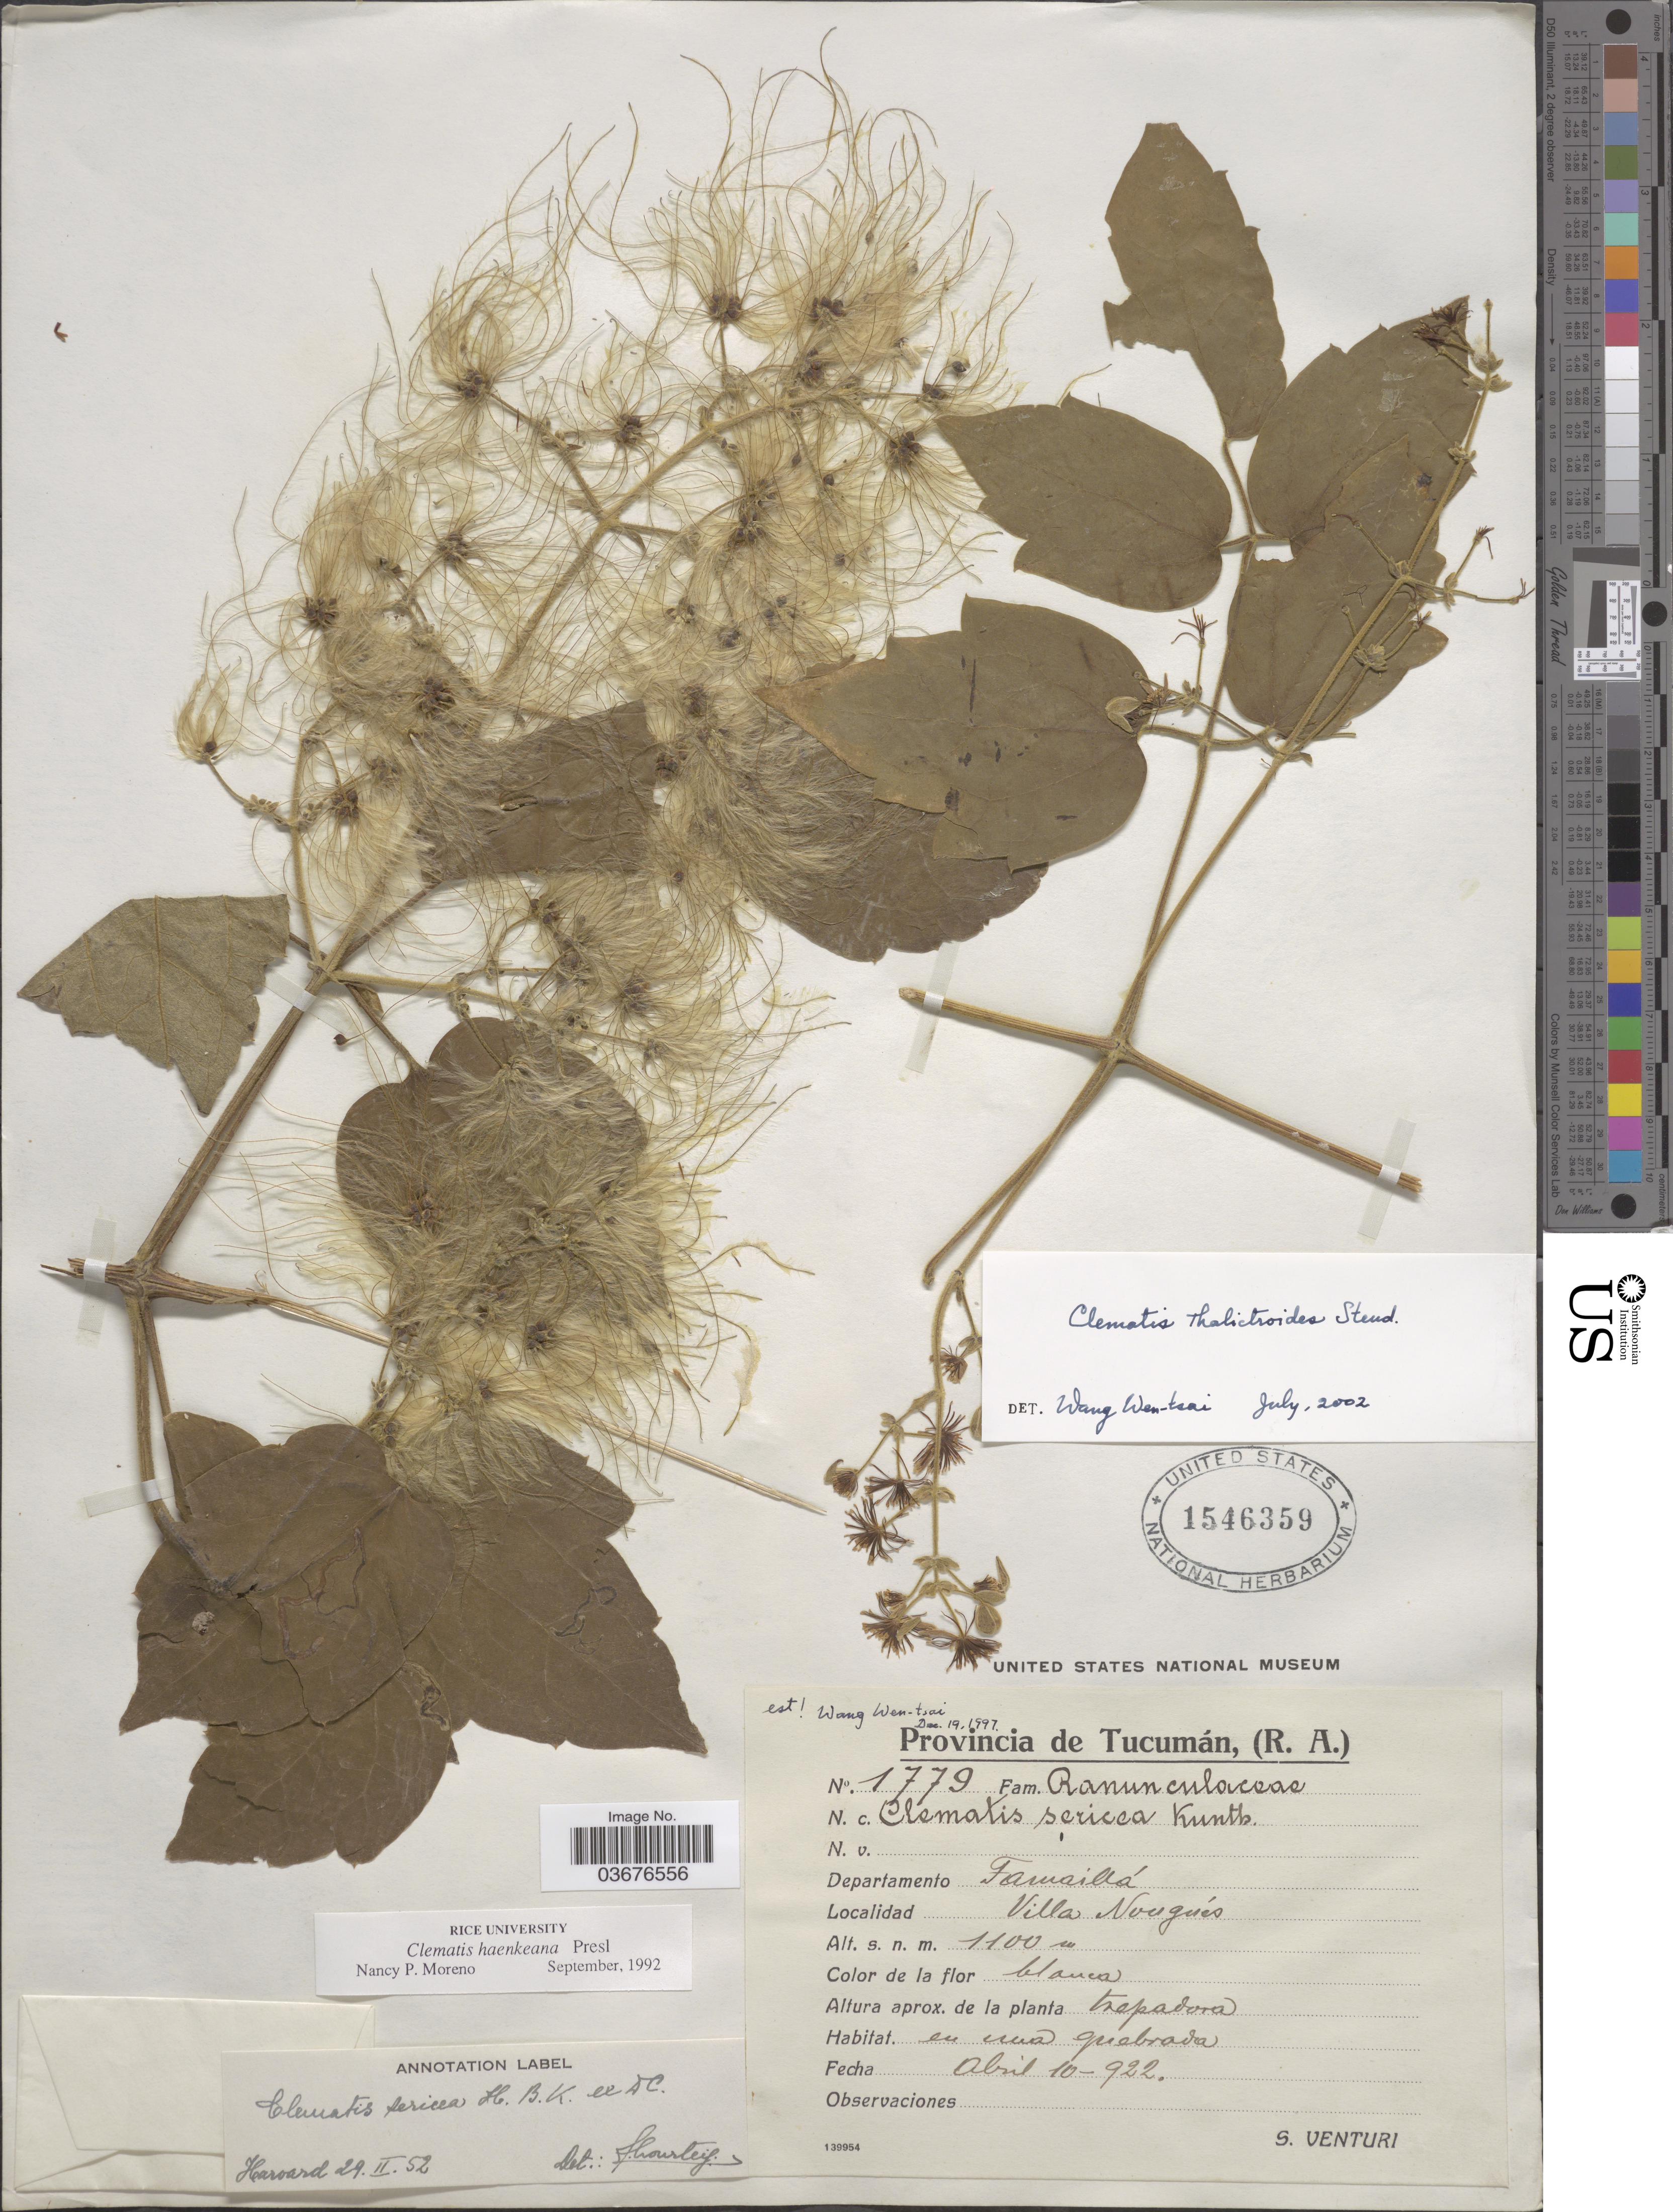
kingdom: Plantae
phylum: Tracheophyta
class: Magnoliopsida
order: Ranunculales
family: Ranunculaceae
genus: Clematis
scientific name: Clematis thalictroides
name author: Steud.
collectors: S. Venturi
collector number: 1779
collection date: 1922-04-10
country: Argentina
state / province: Tucuman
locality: Departamento Famaillá, Villa Nougués.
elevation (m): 1100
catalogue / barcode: US 1546359